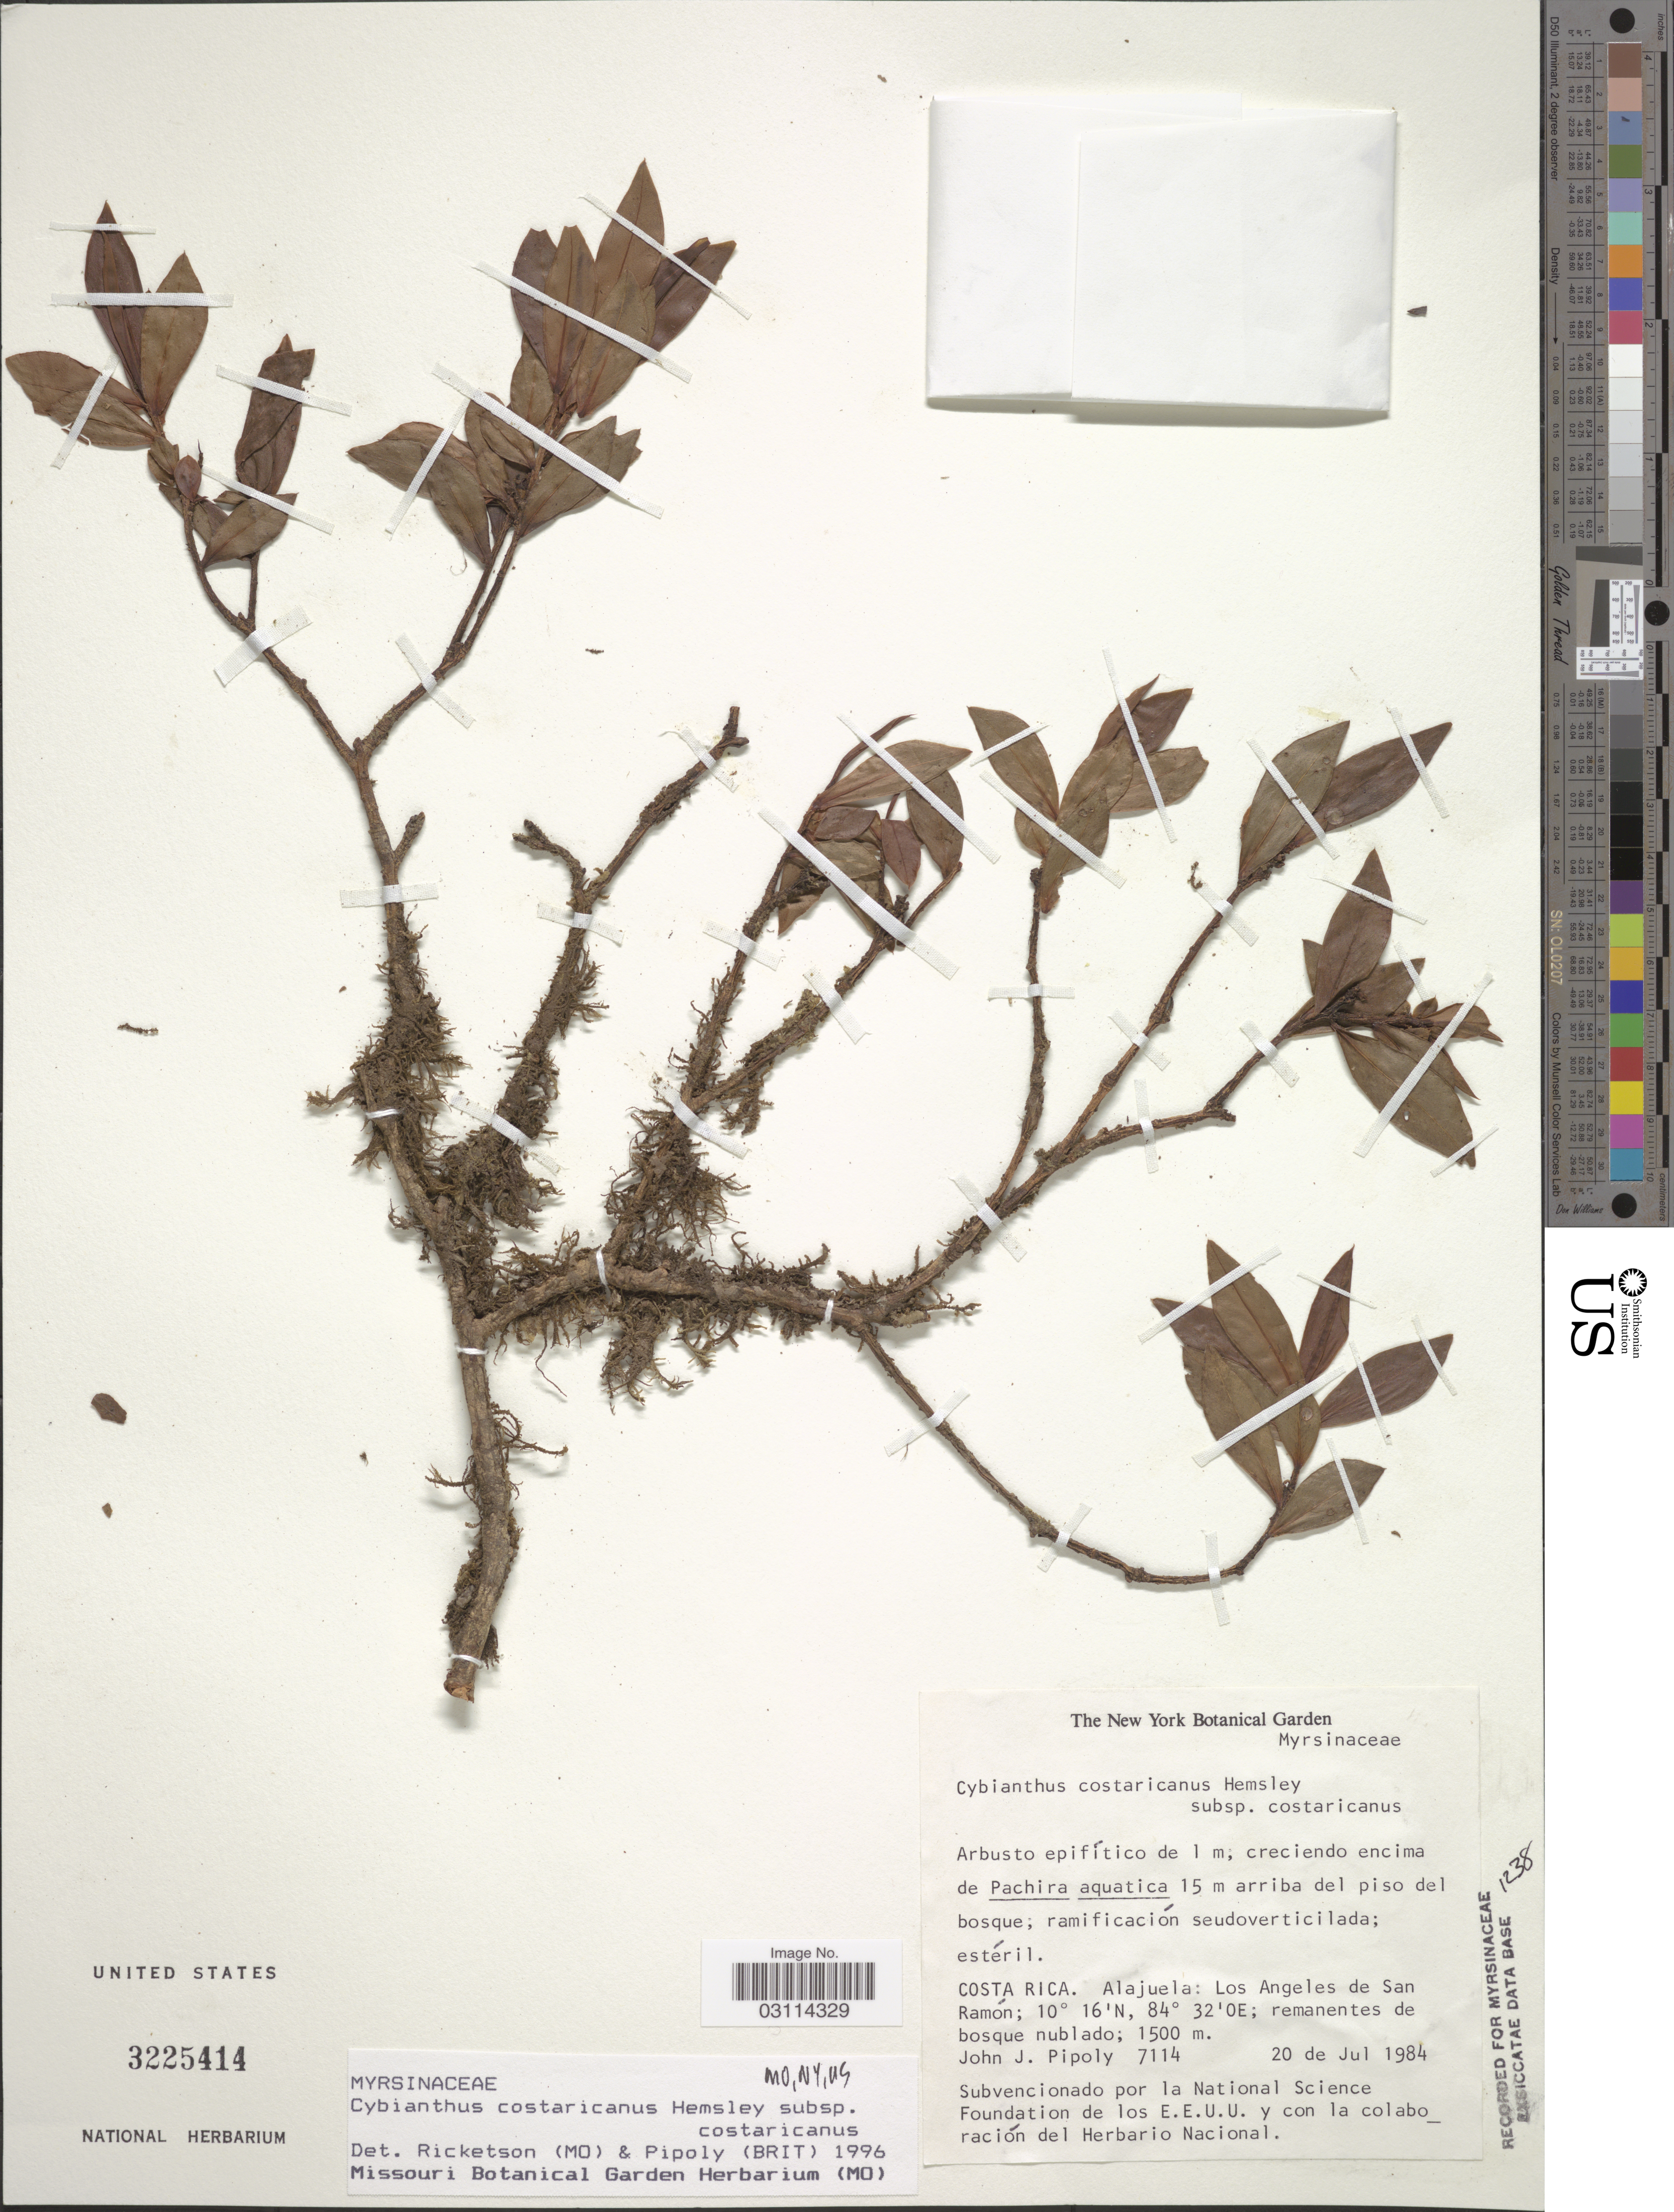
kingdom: Plantae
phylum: Tracheophyta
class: Magnoliopsida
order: Ericales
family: Primulaceae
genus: Cybianthus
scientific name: Cybianthus costaricanus subsp. costaricanus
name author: Hemsl.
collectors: J. J. Pipoly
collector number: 7114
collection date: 1984-07-20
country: Costa Rica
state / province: Alajuela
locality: Los Angeles de San Ramón; remanentes de bosque nublado.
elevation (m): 1500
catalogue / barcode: US 3225414